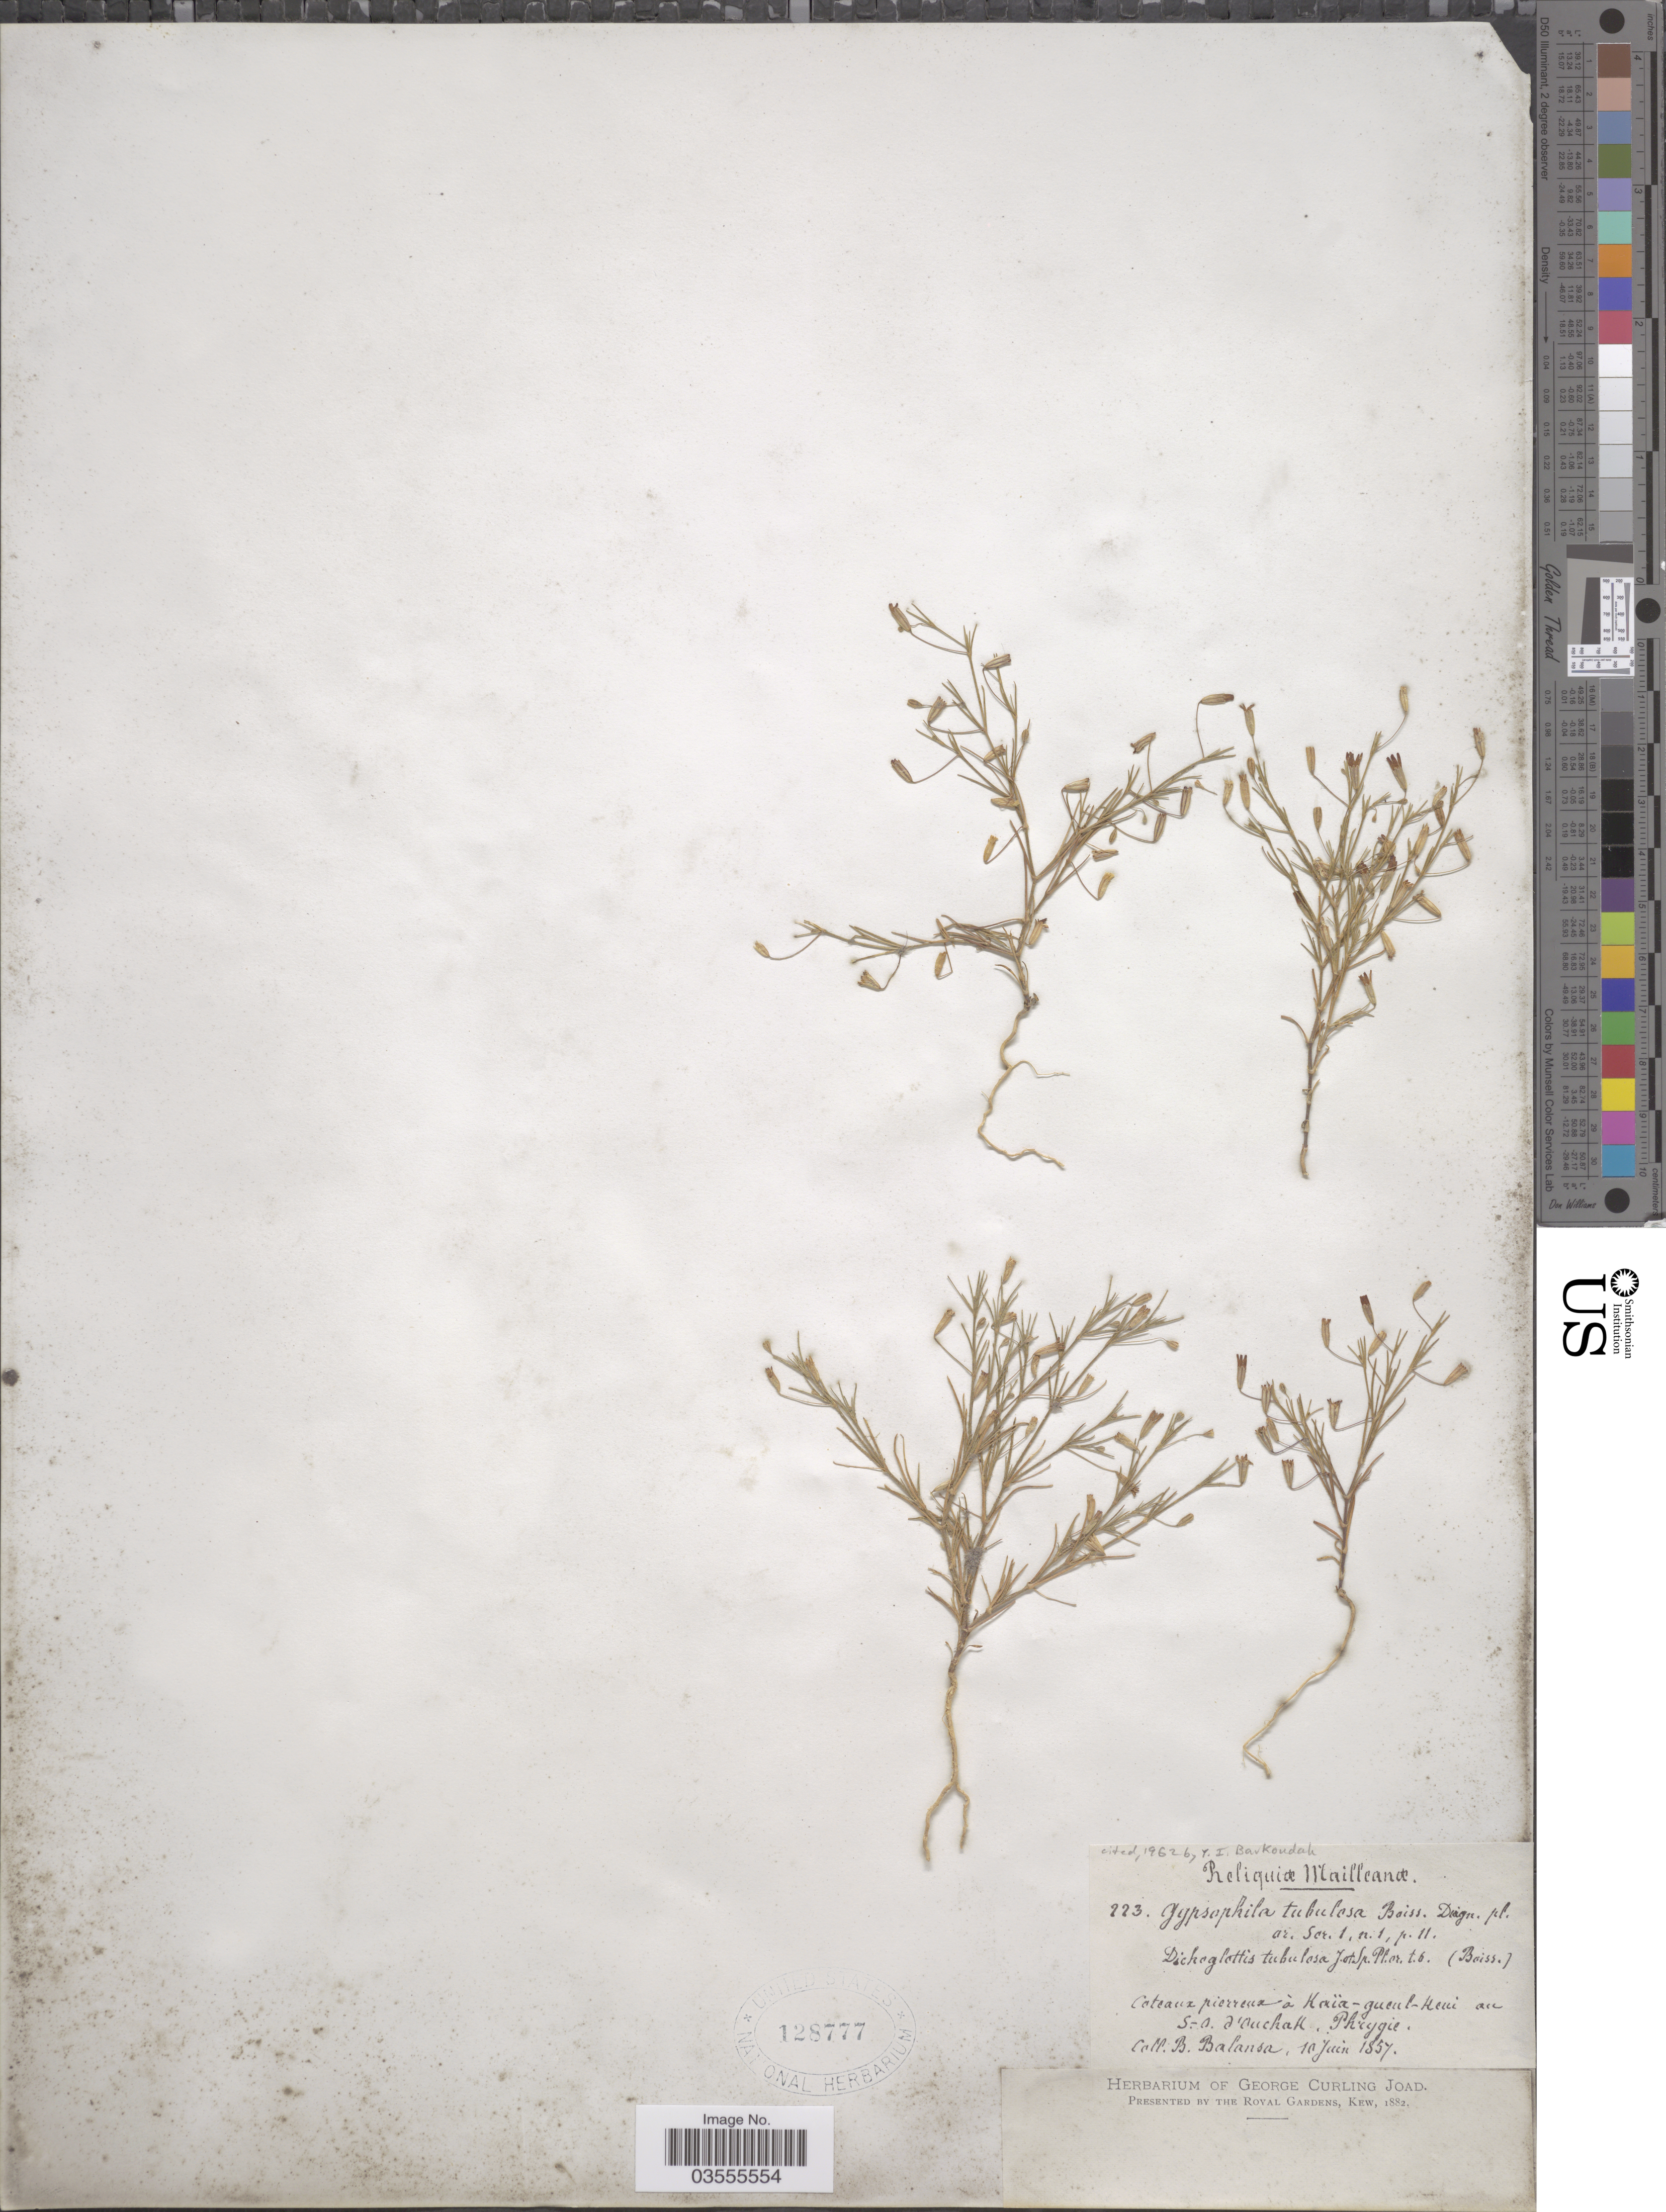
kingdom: Plantae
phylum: Tracheophyta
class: Magnoliopsida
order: Caryophyllales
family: Caryophyllaceae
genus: Gypsophila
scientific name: Gypsophila tubulosa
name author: (Jaub. & Spach) Boiss.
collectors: B. Balansa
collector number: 223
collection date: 1857-06-10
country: Turkey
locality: Coteaux pierreux à Kaïa-gucul-Keni an S.-O. d'Ouchak, Phrygie.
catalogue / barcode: US 128777